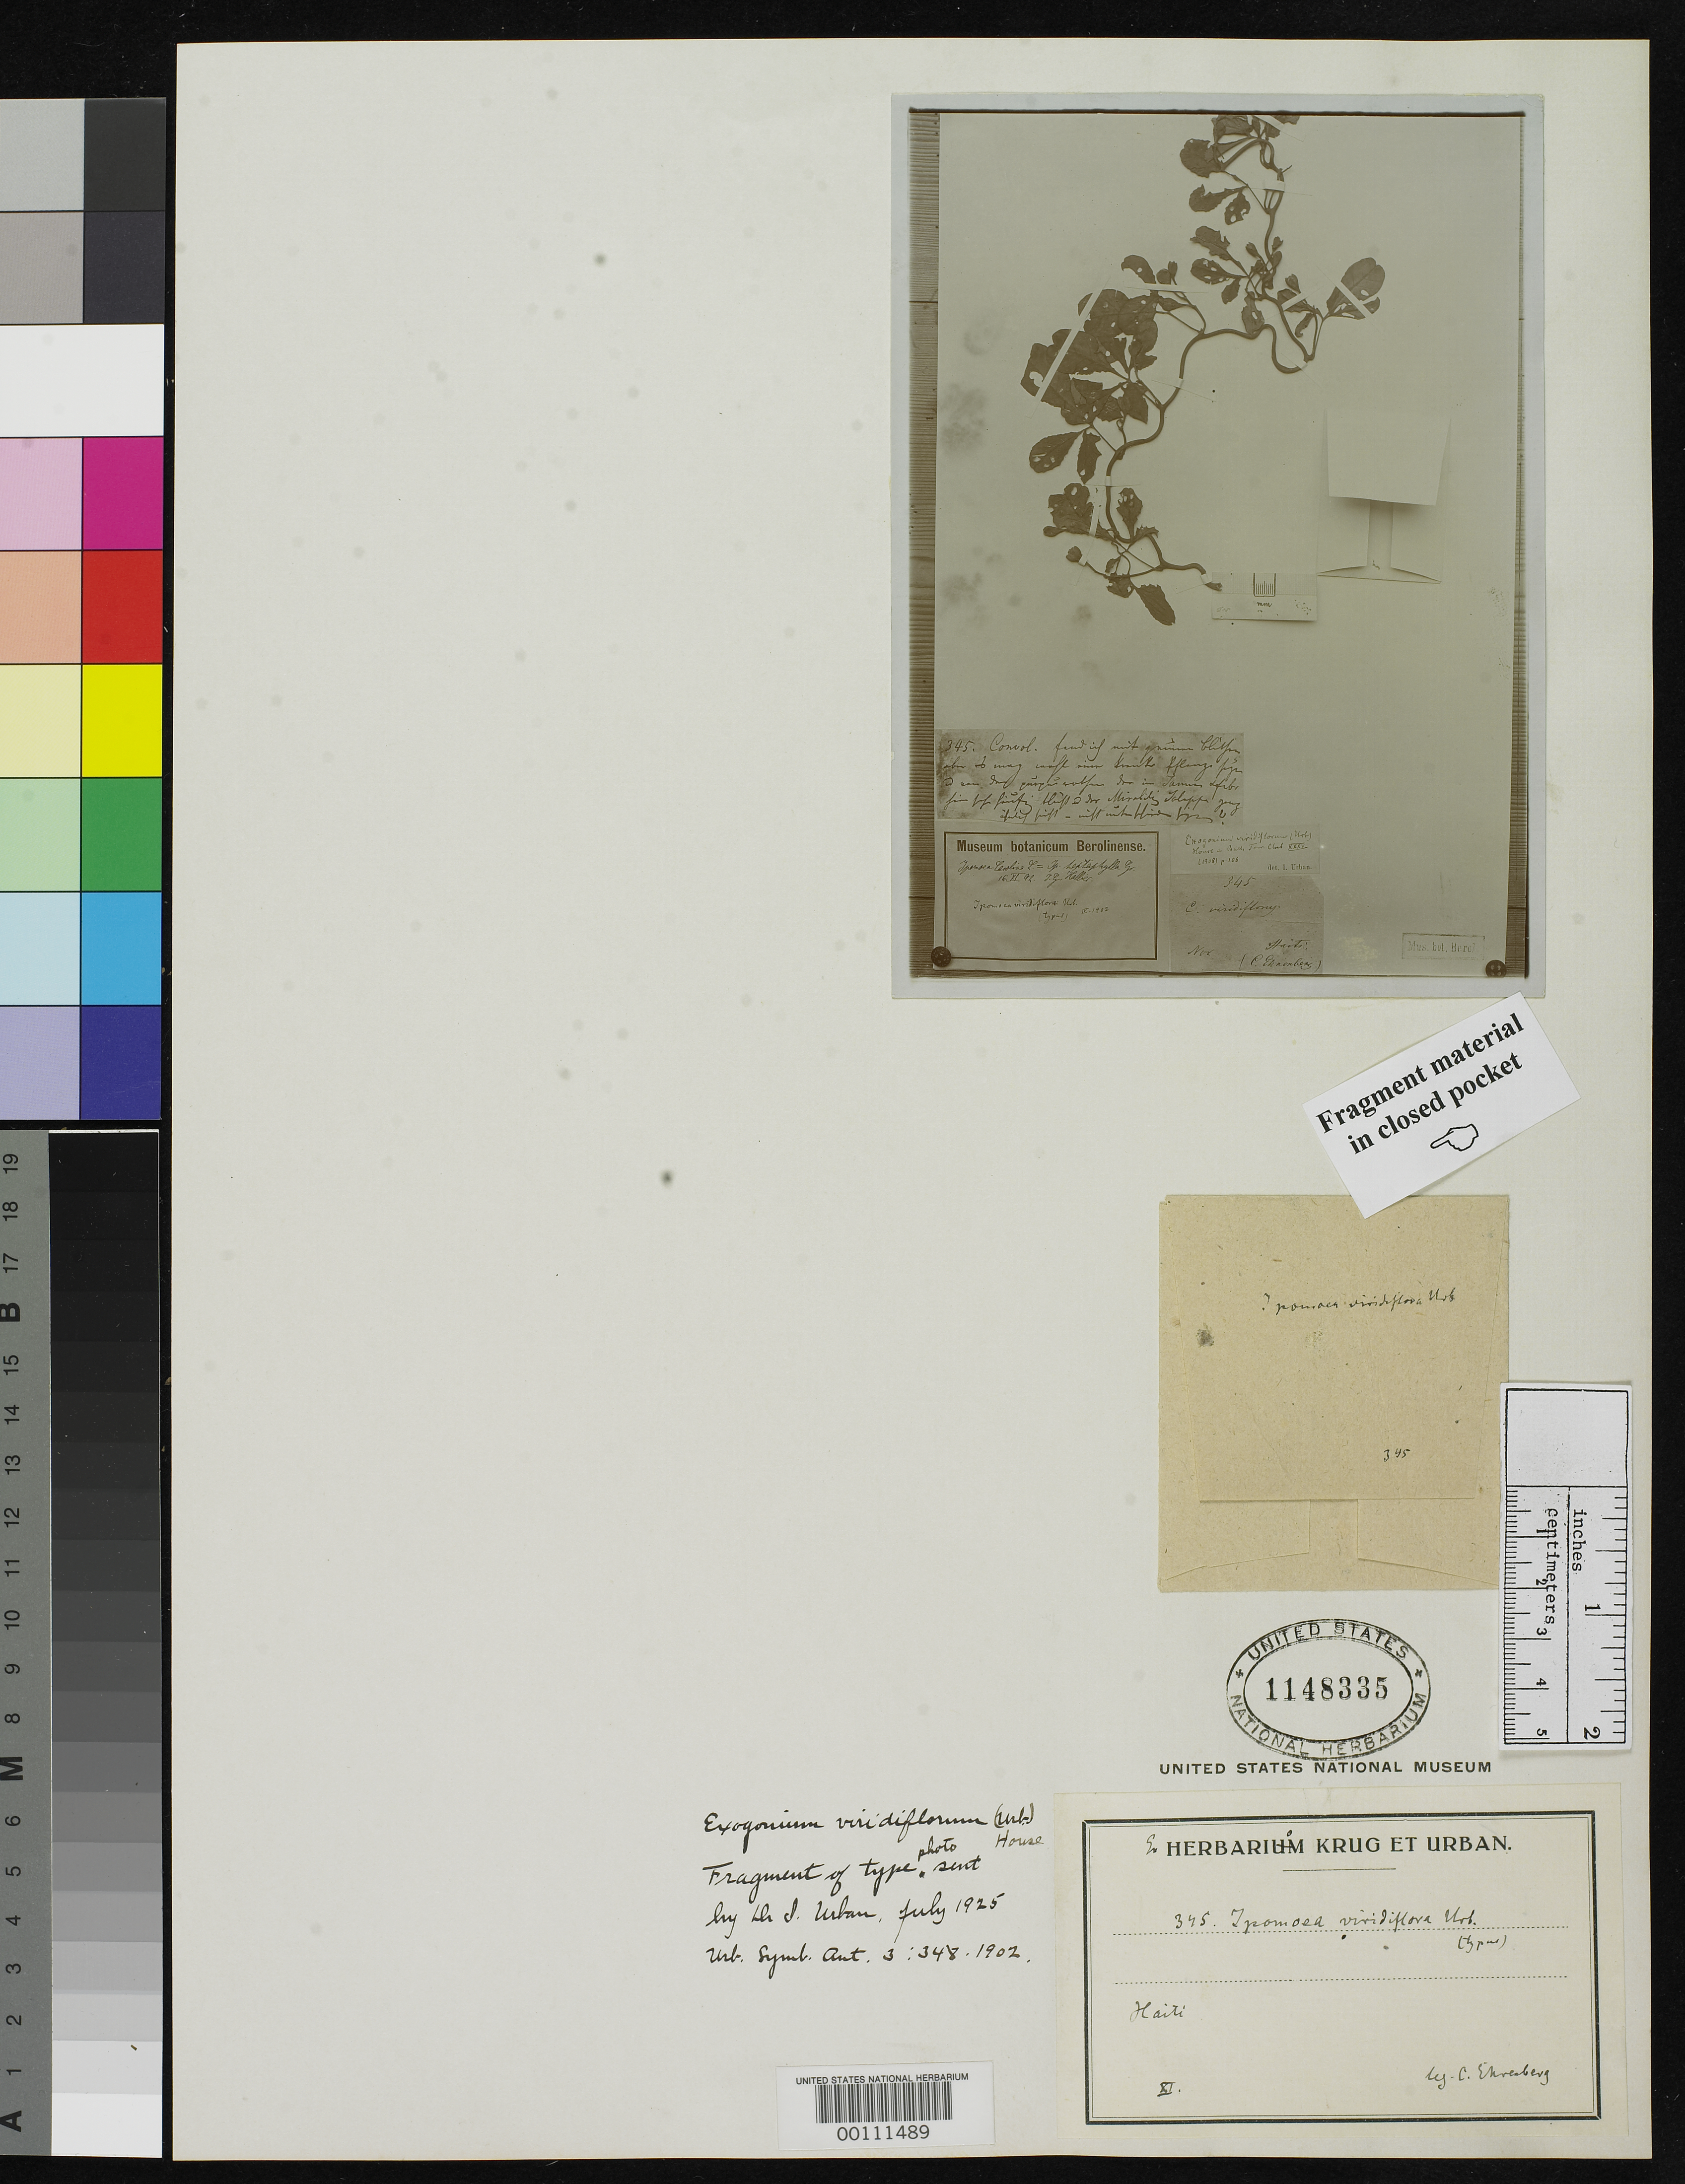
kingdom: Plantae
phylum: Tracheophyta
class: Magnoliopsida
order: Solanales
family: Convolvulaceae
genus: Ipomoea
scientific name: Ipomoea viridiflora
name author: Urb.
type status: Isotype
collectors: C. Ehrenberg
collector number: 345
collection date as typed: Nov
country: Haiti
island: Hispaniola Island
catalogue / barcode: US 1148335